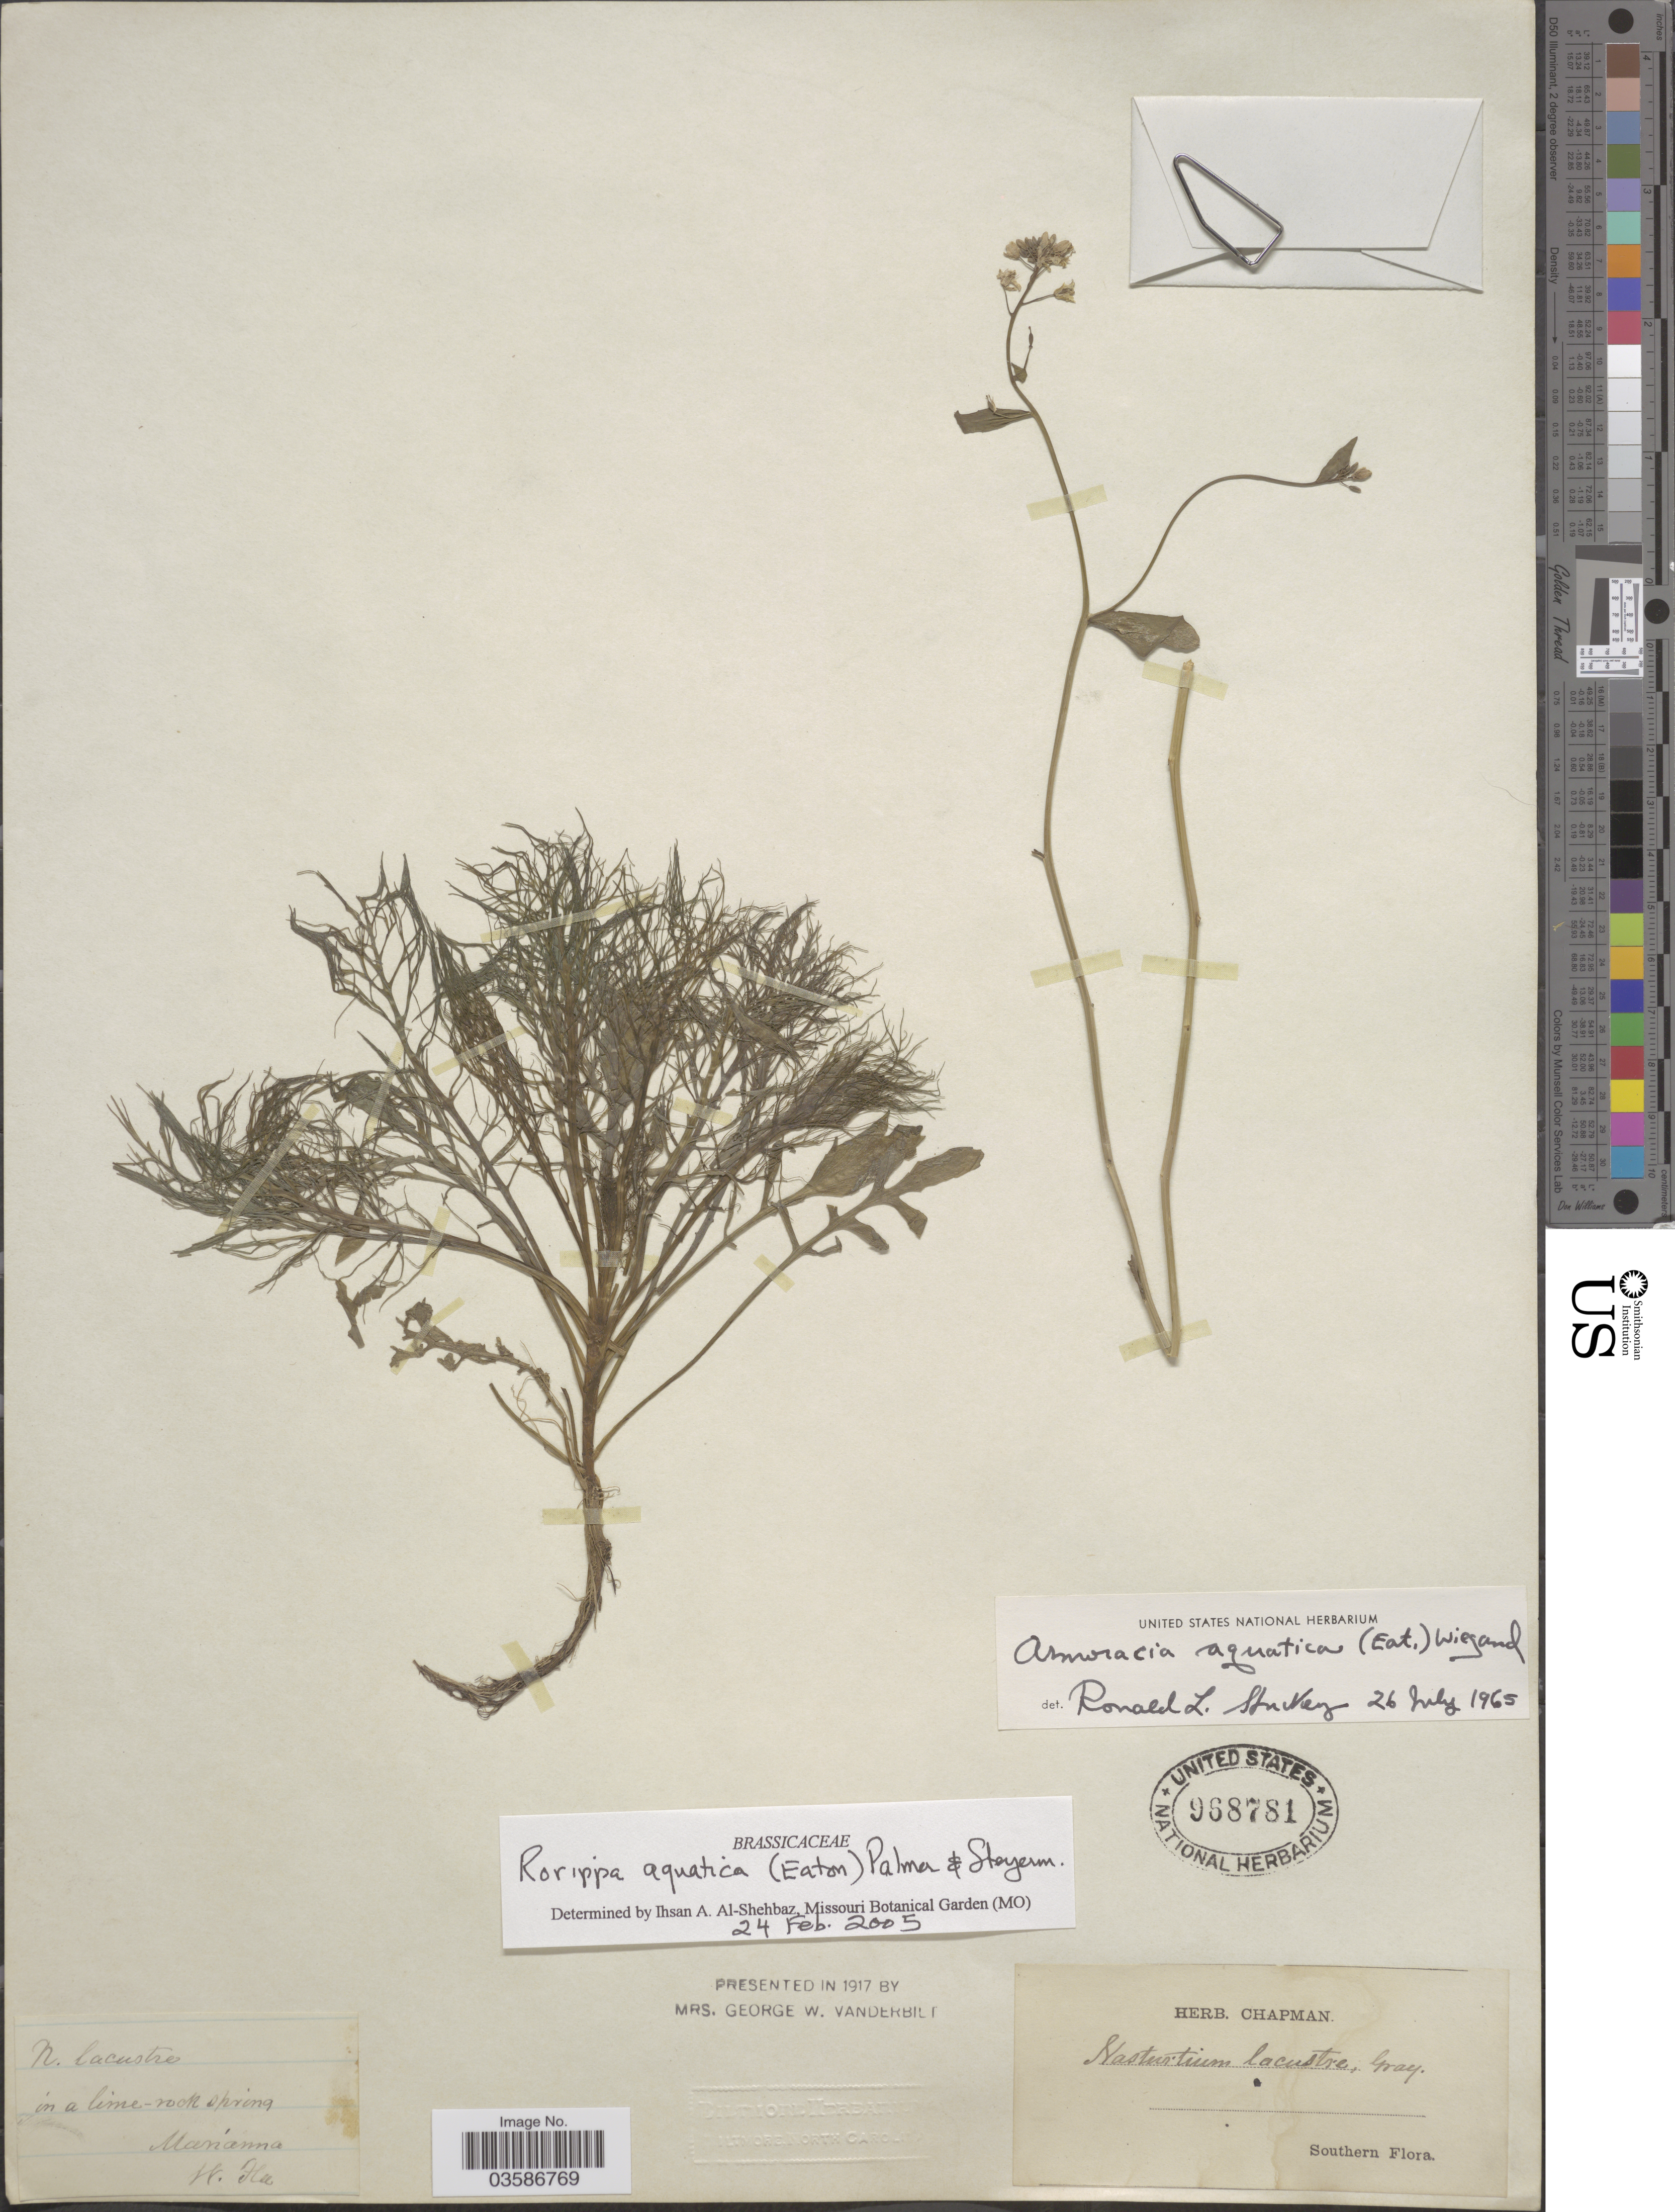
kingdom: Plantae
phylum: Tracheophyta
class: Magnoliopsida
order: Brassicales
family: Brassicaceae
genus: Rorippa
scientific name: Rorippa aquatica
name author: (Eaton) E.J. Palmer & Steyerm.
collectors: ex herb. Chapman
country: United States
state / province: Florida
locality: Southern. In a lime-rock spring. Marianna. St. Fla.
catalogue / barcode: US 968781